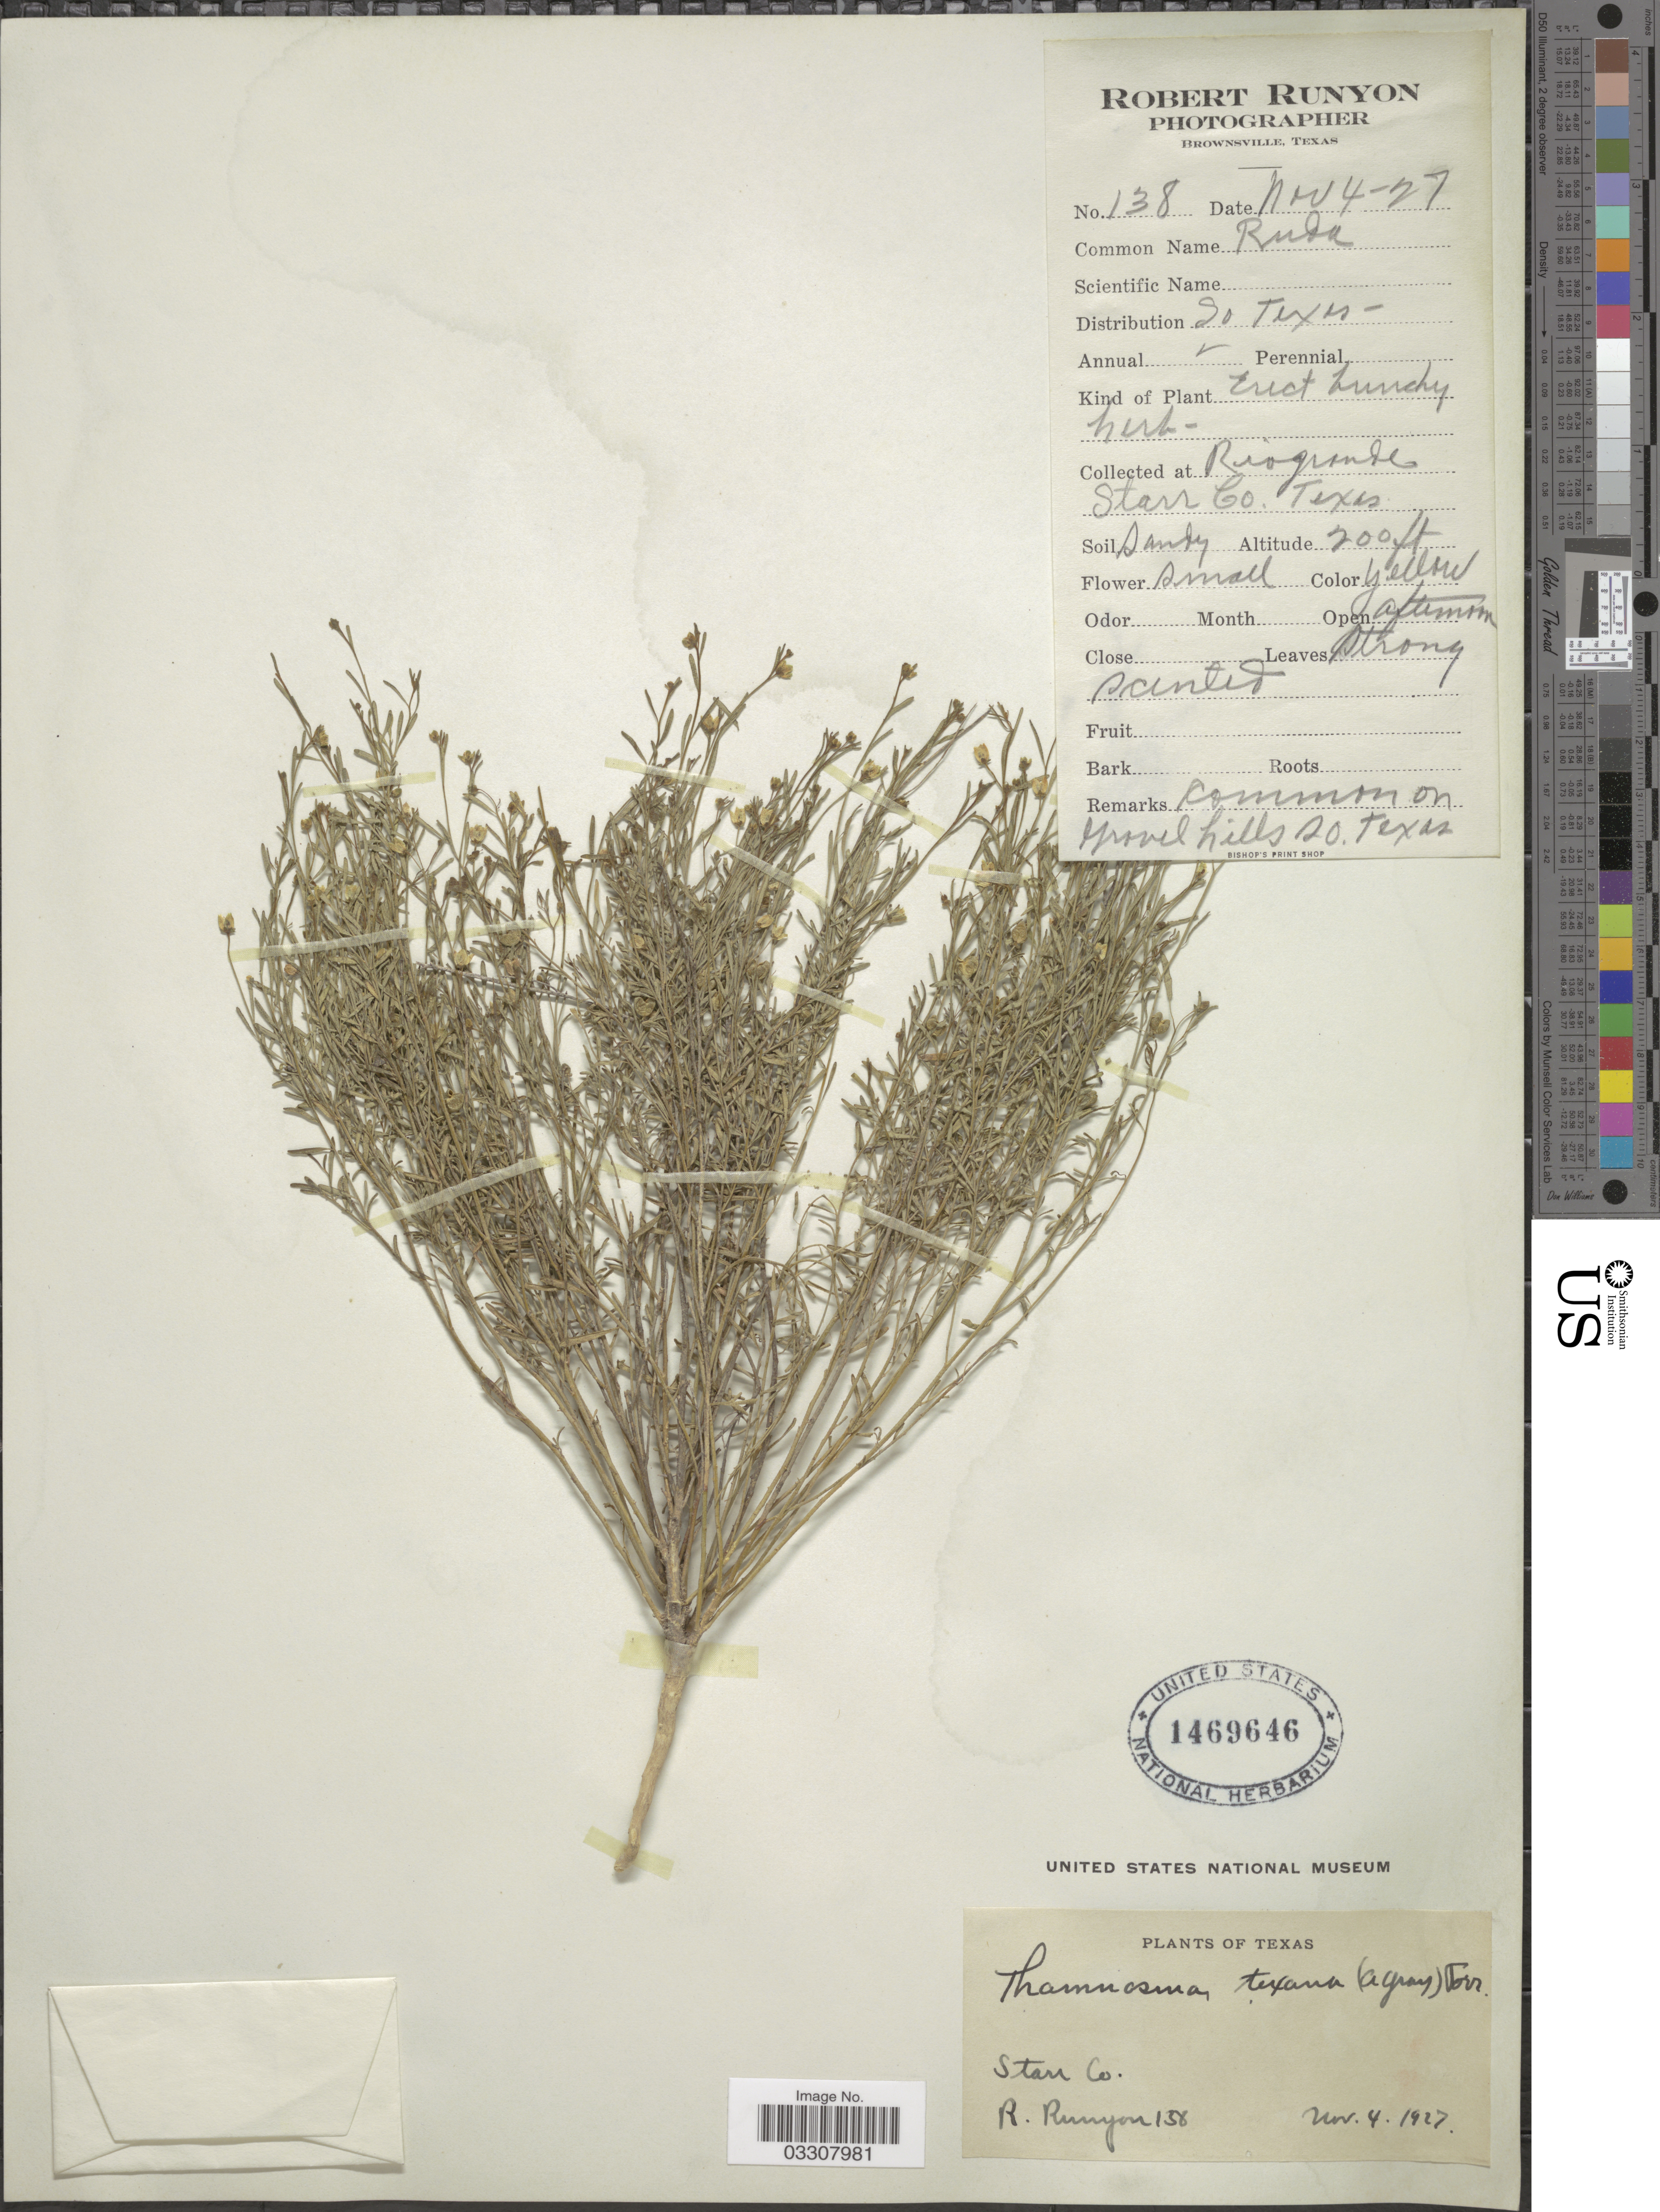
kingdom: Plantae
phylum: Tracheophyta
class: Magnoliopsida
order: Sapindales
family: Rutaceae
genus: Thamnosma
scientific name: Thamnosma texana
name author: (A. Gray) Torr.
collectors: R. Runyon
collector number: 138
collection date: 1927-11-04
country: United States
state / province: Texas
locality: Riogrande, Starr Co.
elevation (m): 61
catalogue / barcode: US 1469646